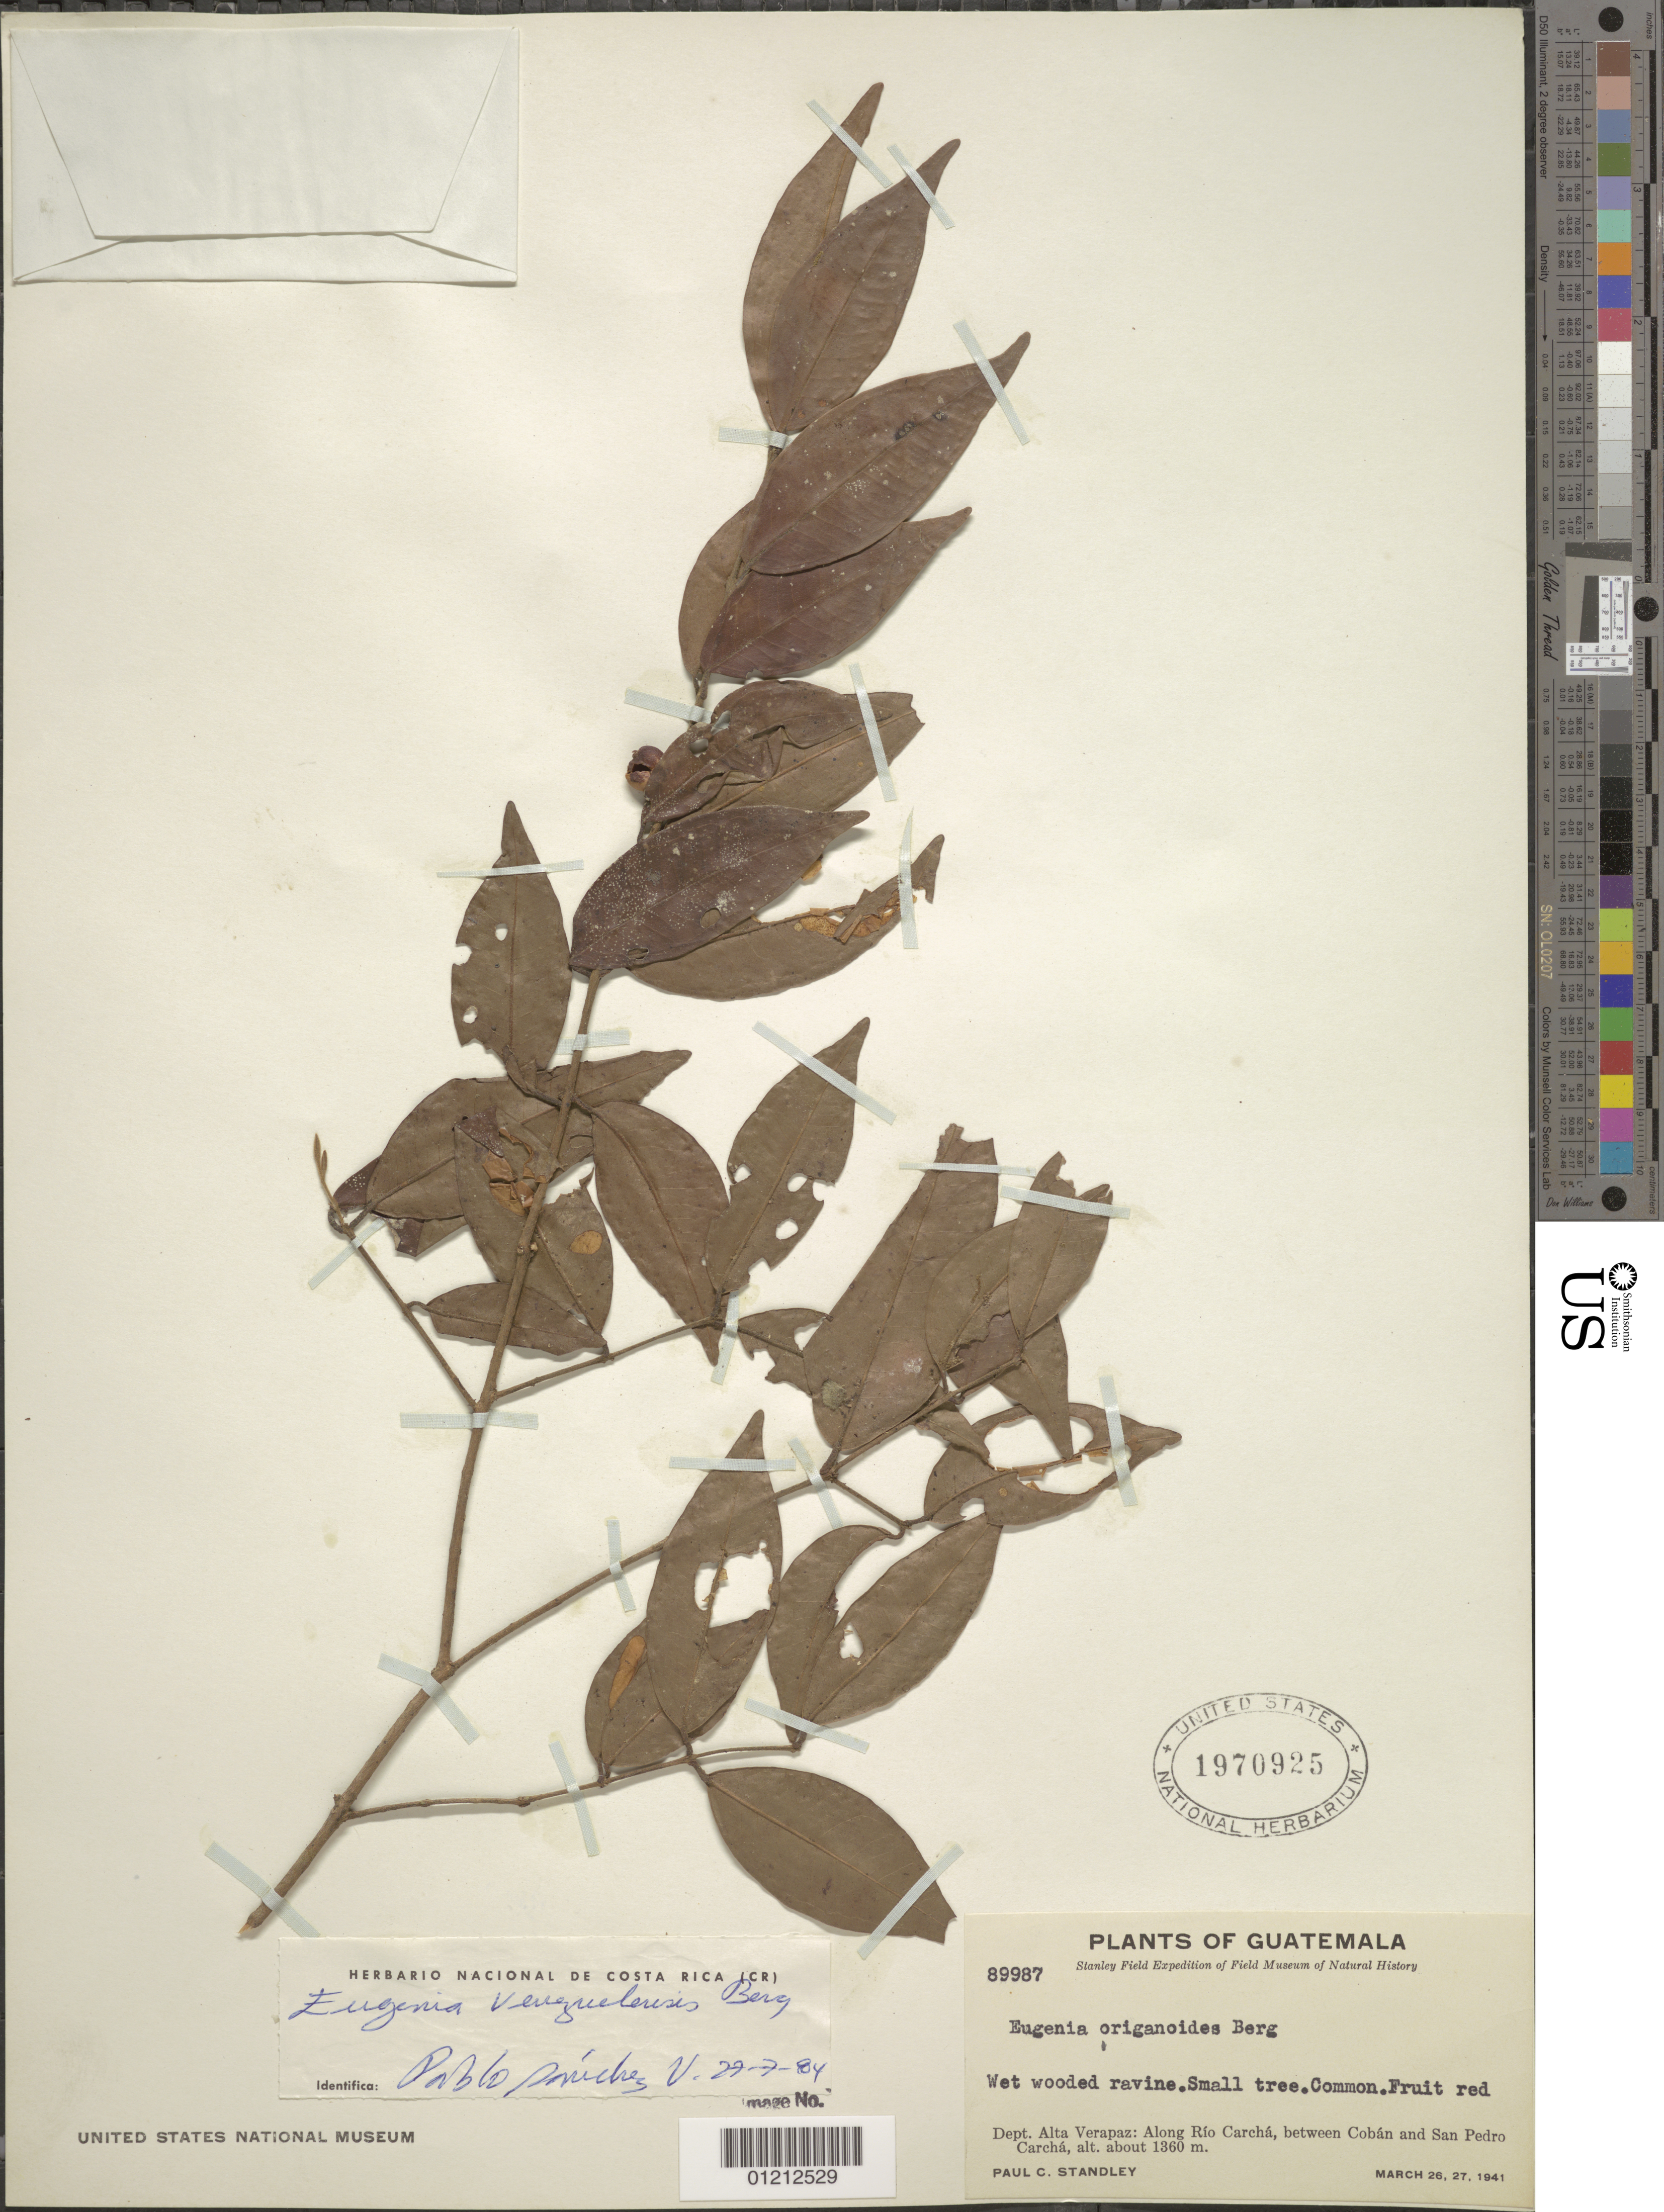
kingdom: Plantae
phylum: Tracheophyta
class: Magnoliopsida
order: Myrtales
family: Myrtaceae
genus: Eugenia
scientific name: Eugenia venezuelensis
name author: O. Berg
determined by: Sánchez Vindas, P. E.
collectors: P. C. Standley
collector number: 89987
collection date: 1941-03-26/1941-03-27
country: Guatemala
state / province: Alta Verapaz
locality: Along Rio Carcha, between Coban and San Pedro Carcha.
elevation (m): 1360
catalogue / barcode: US 1970925